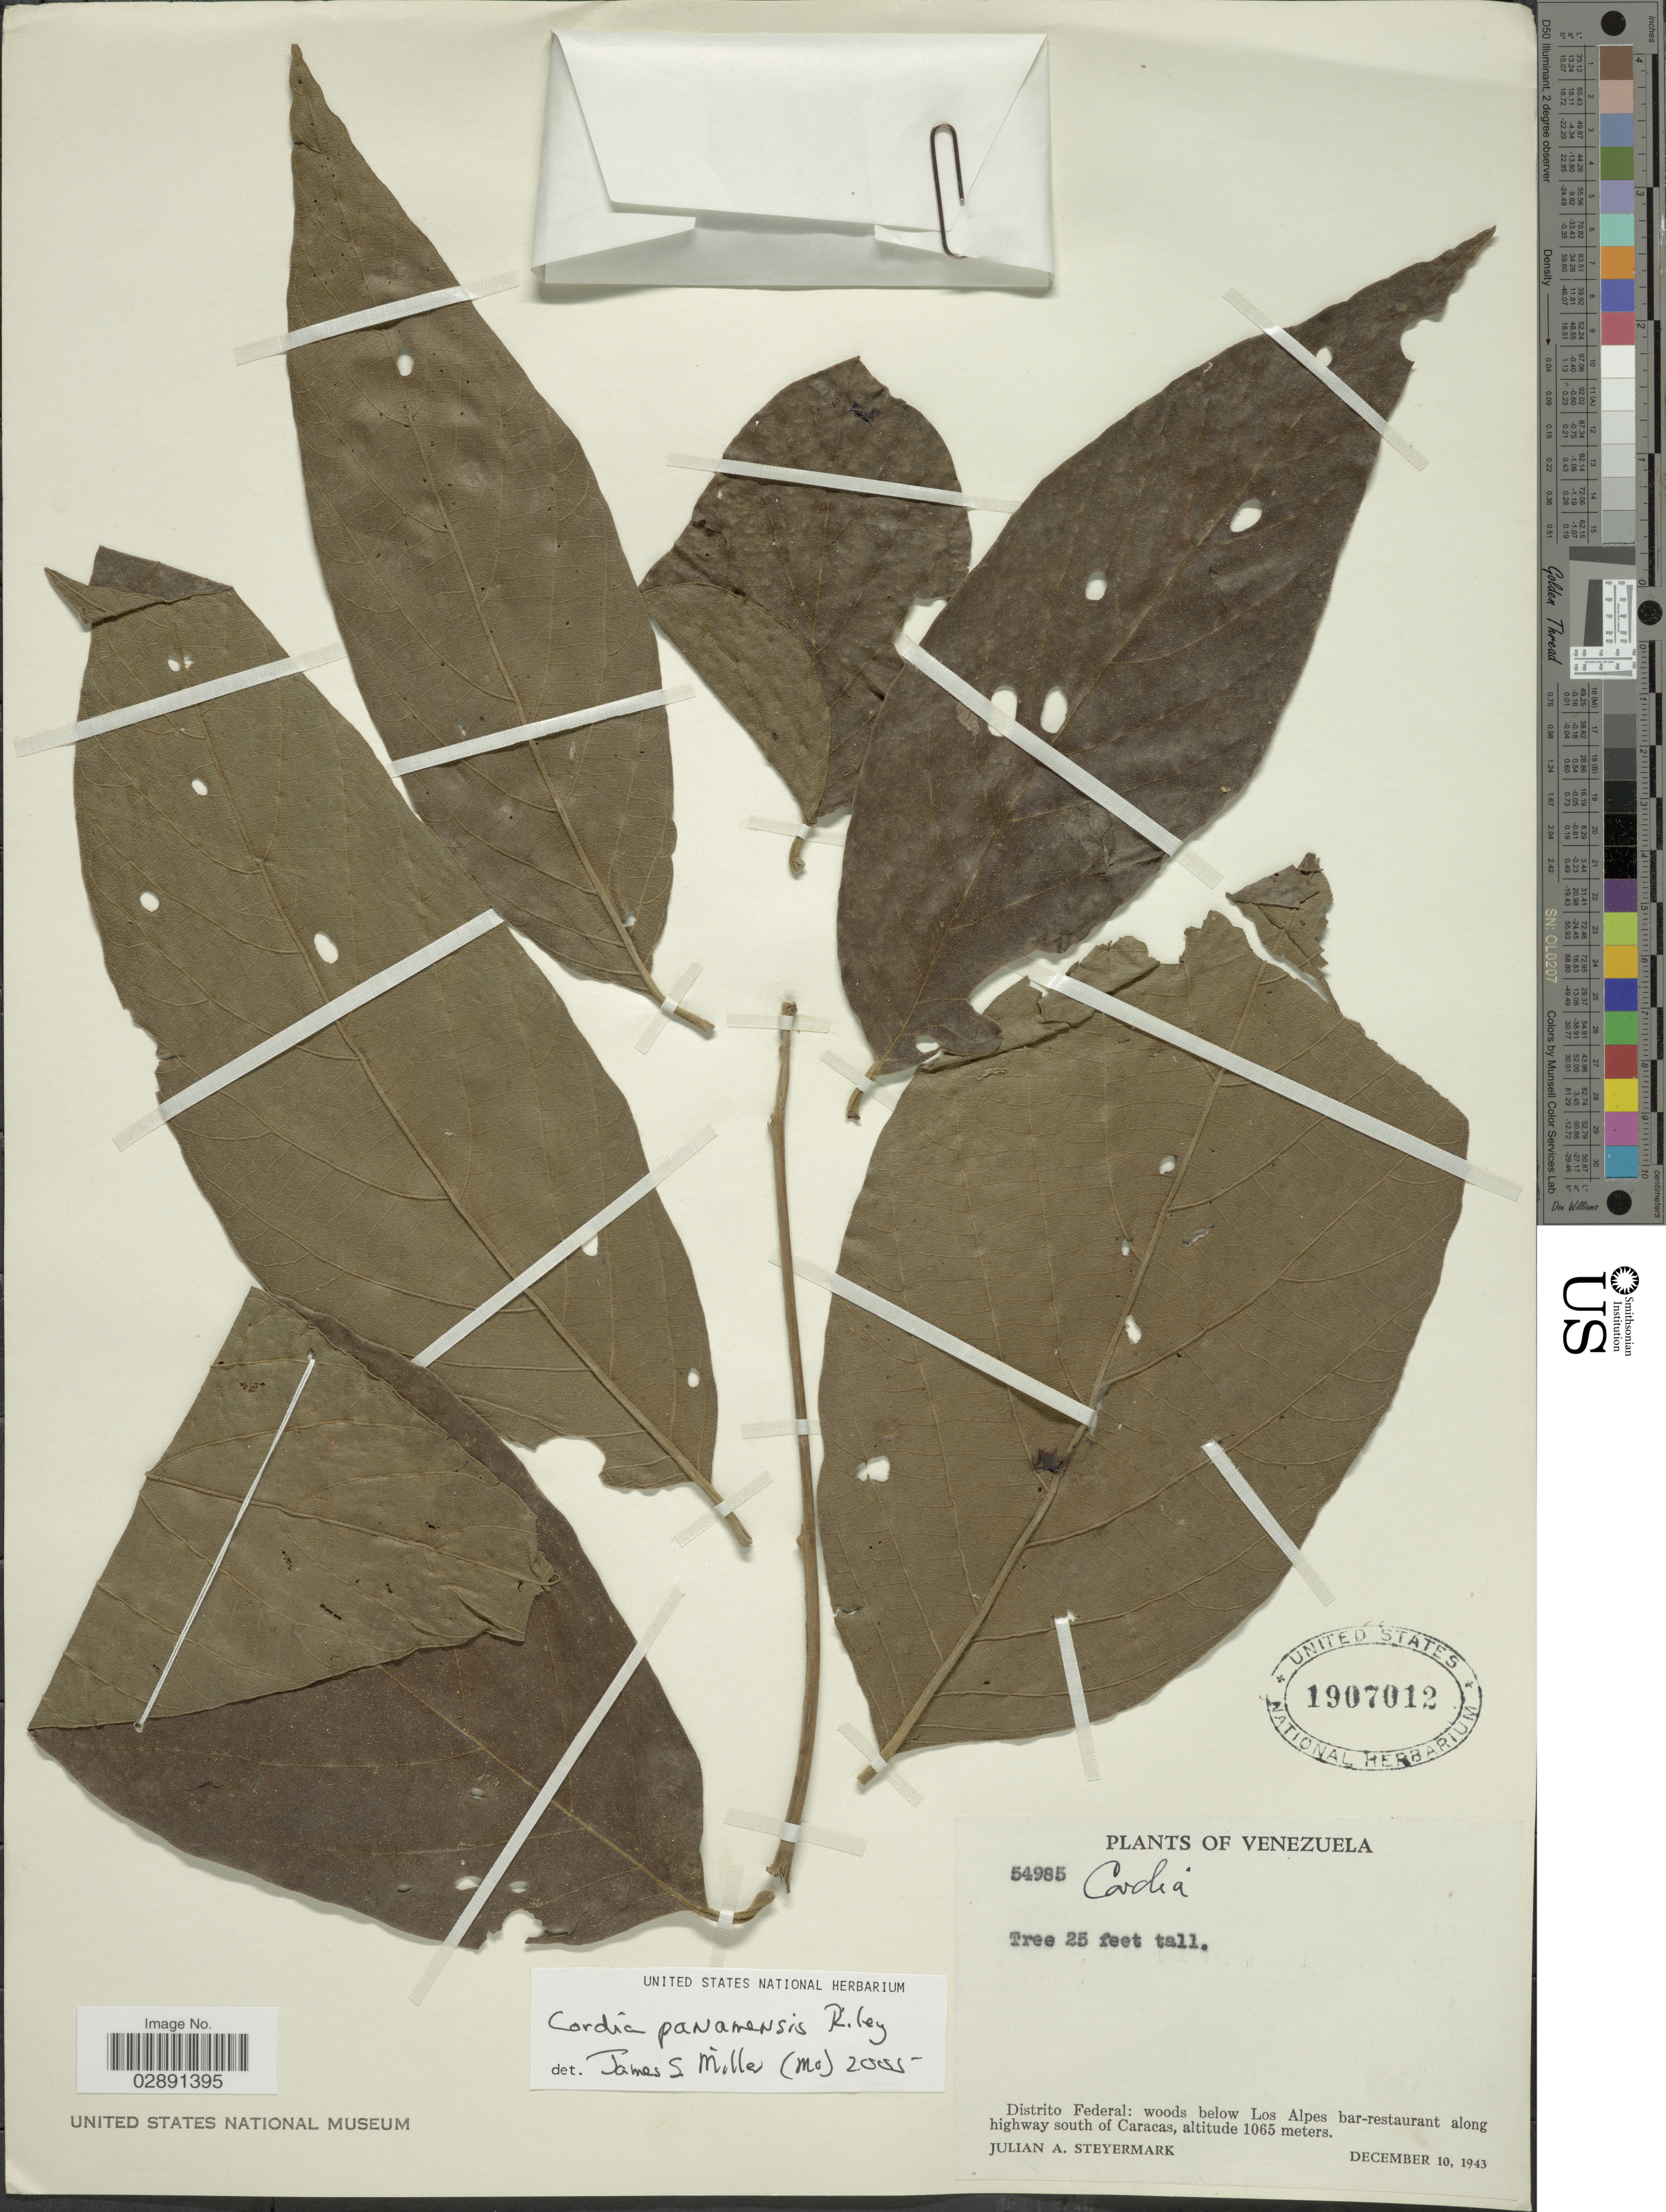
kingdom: Plantae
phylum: Tracheophyta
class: Magnoliopsida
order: Boraginales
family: Cordiaceae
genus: Cordia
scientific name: Cordia panamensis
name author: L. Riley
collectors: J. Steyermark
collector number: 54985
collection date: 1943-12-10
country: Venezuela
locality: Distrito Federal: woods below Los Alpes bar-restaurant along highway south of Caracas.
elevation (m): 1065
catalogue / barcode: US 1907012